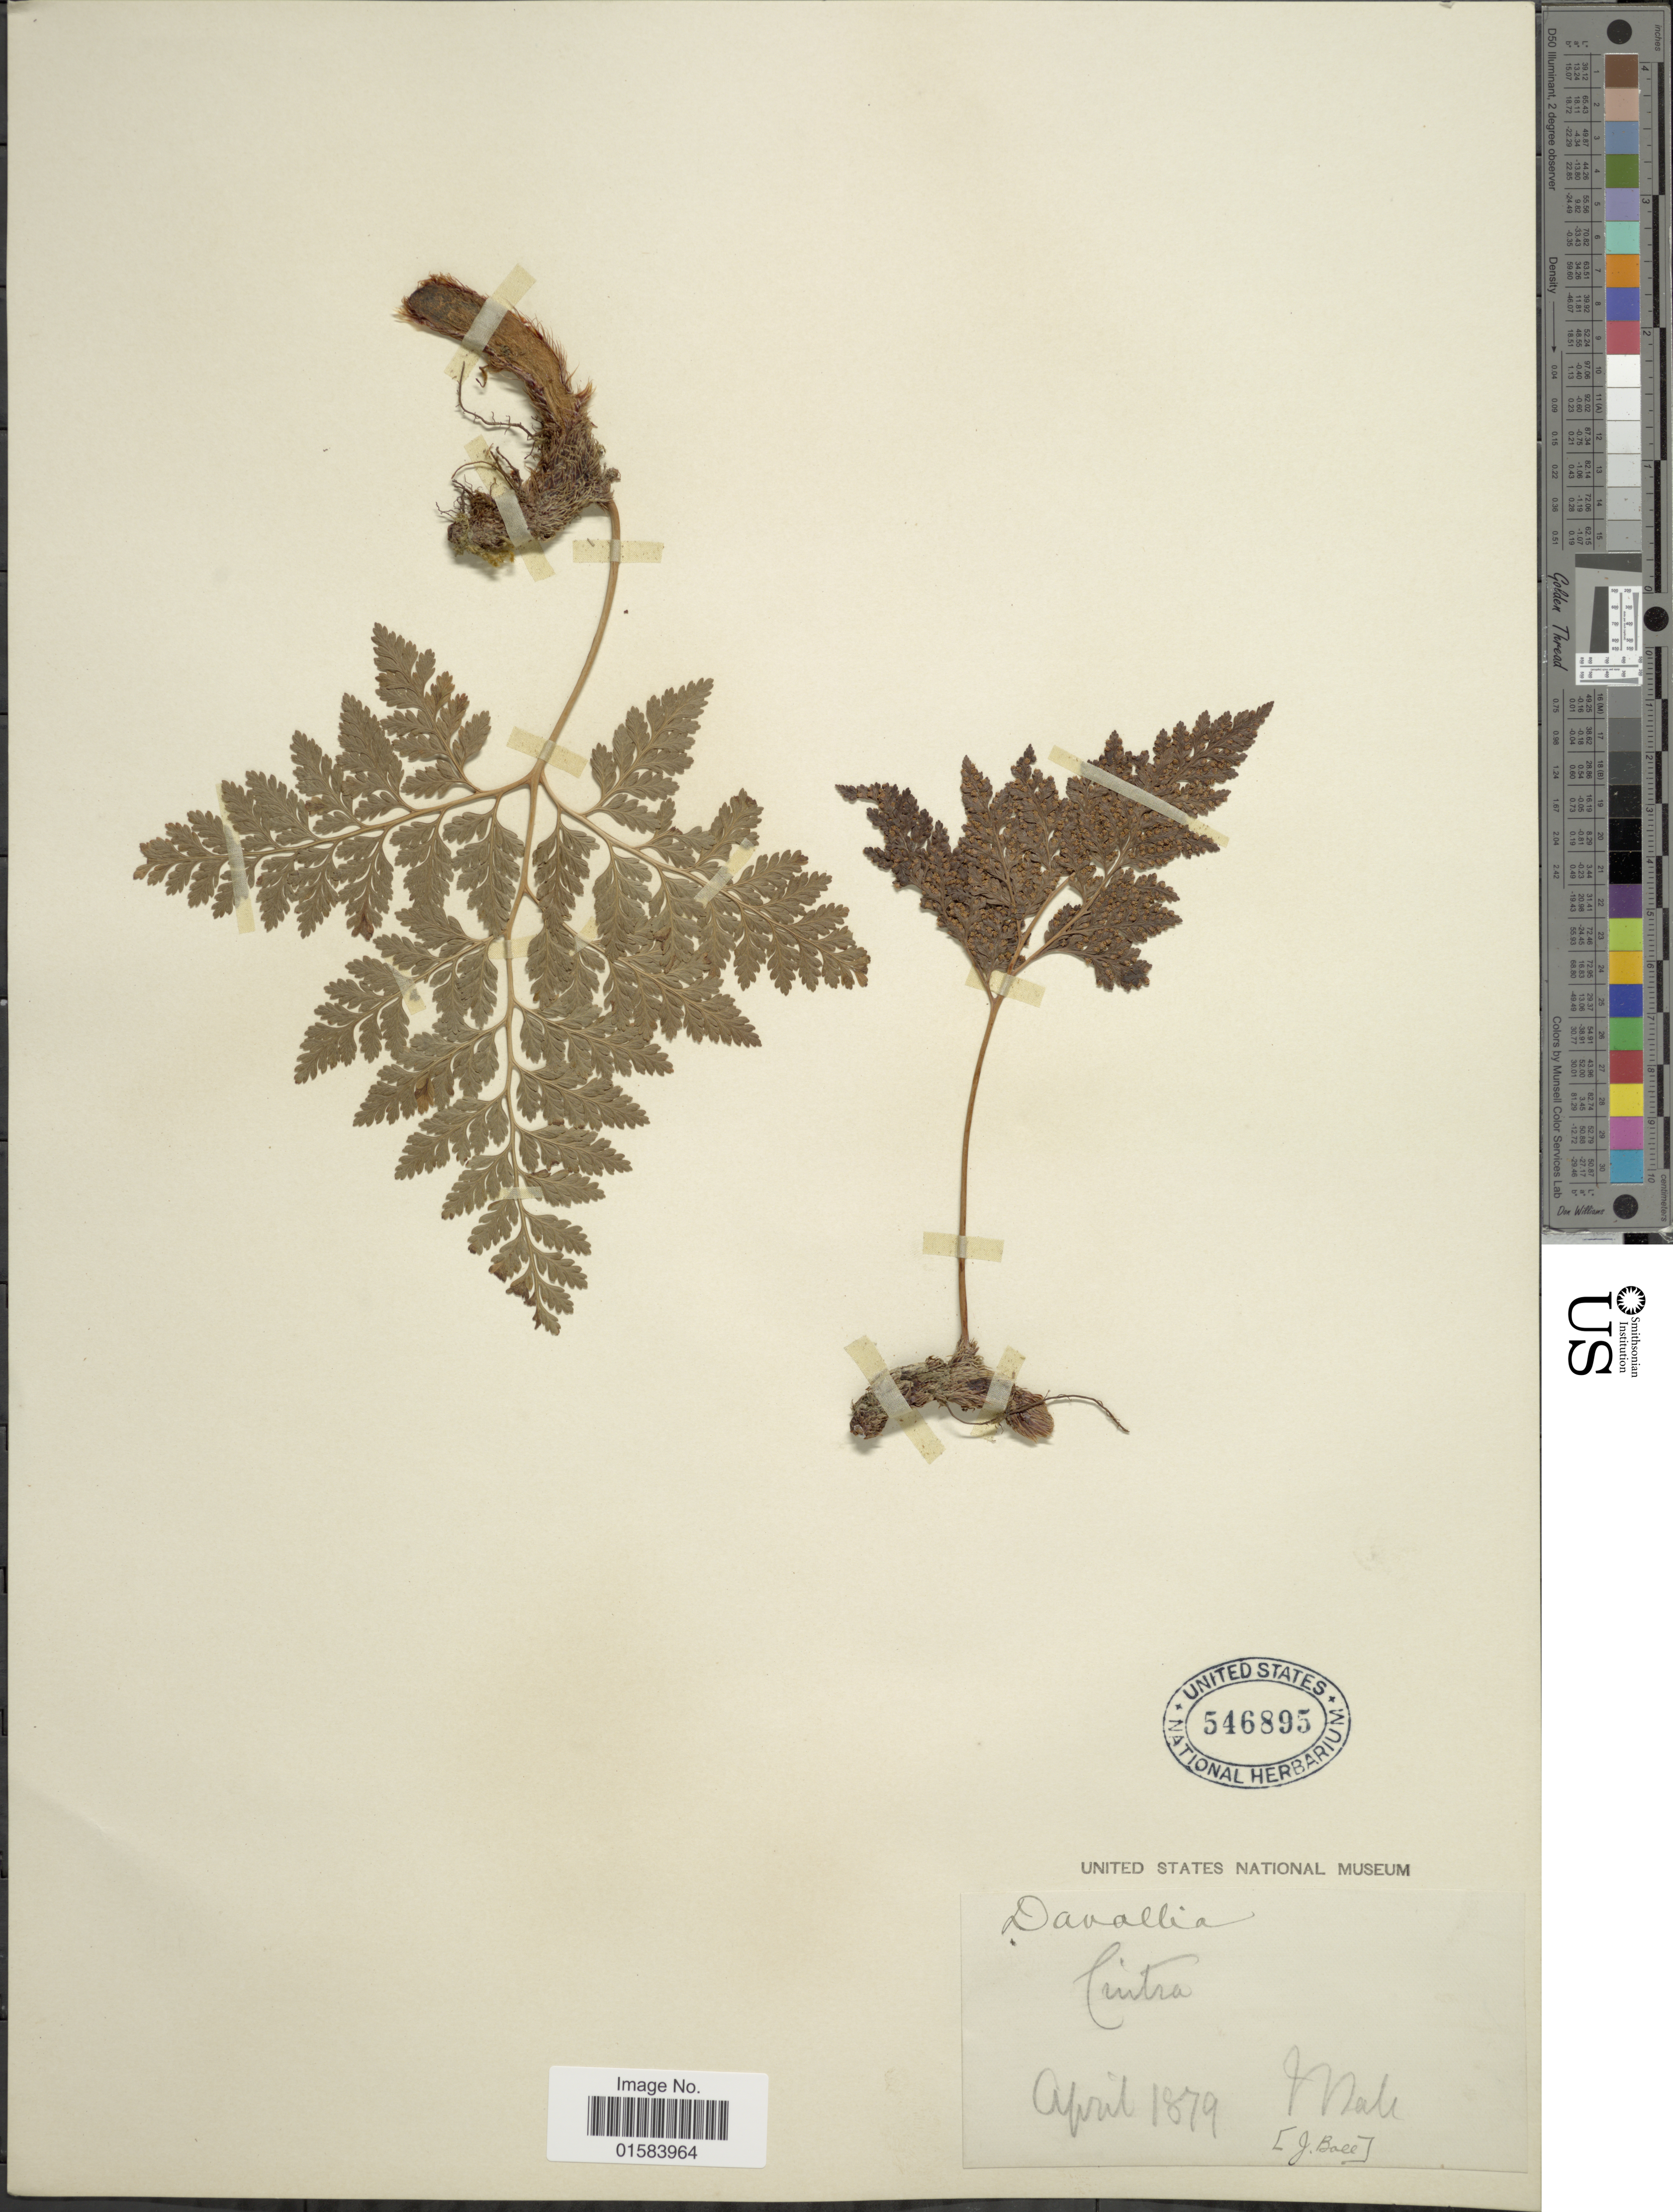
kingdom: Plantae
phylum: Tracheophyta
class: Polypodiopsida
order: Polypodiales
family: Davalliaceae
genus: Davallia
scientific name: Davallia canariensis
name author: (L.) Sm.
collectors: J. Boll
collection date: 1879-04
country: Mali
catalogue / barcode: US 546895